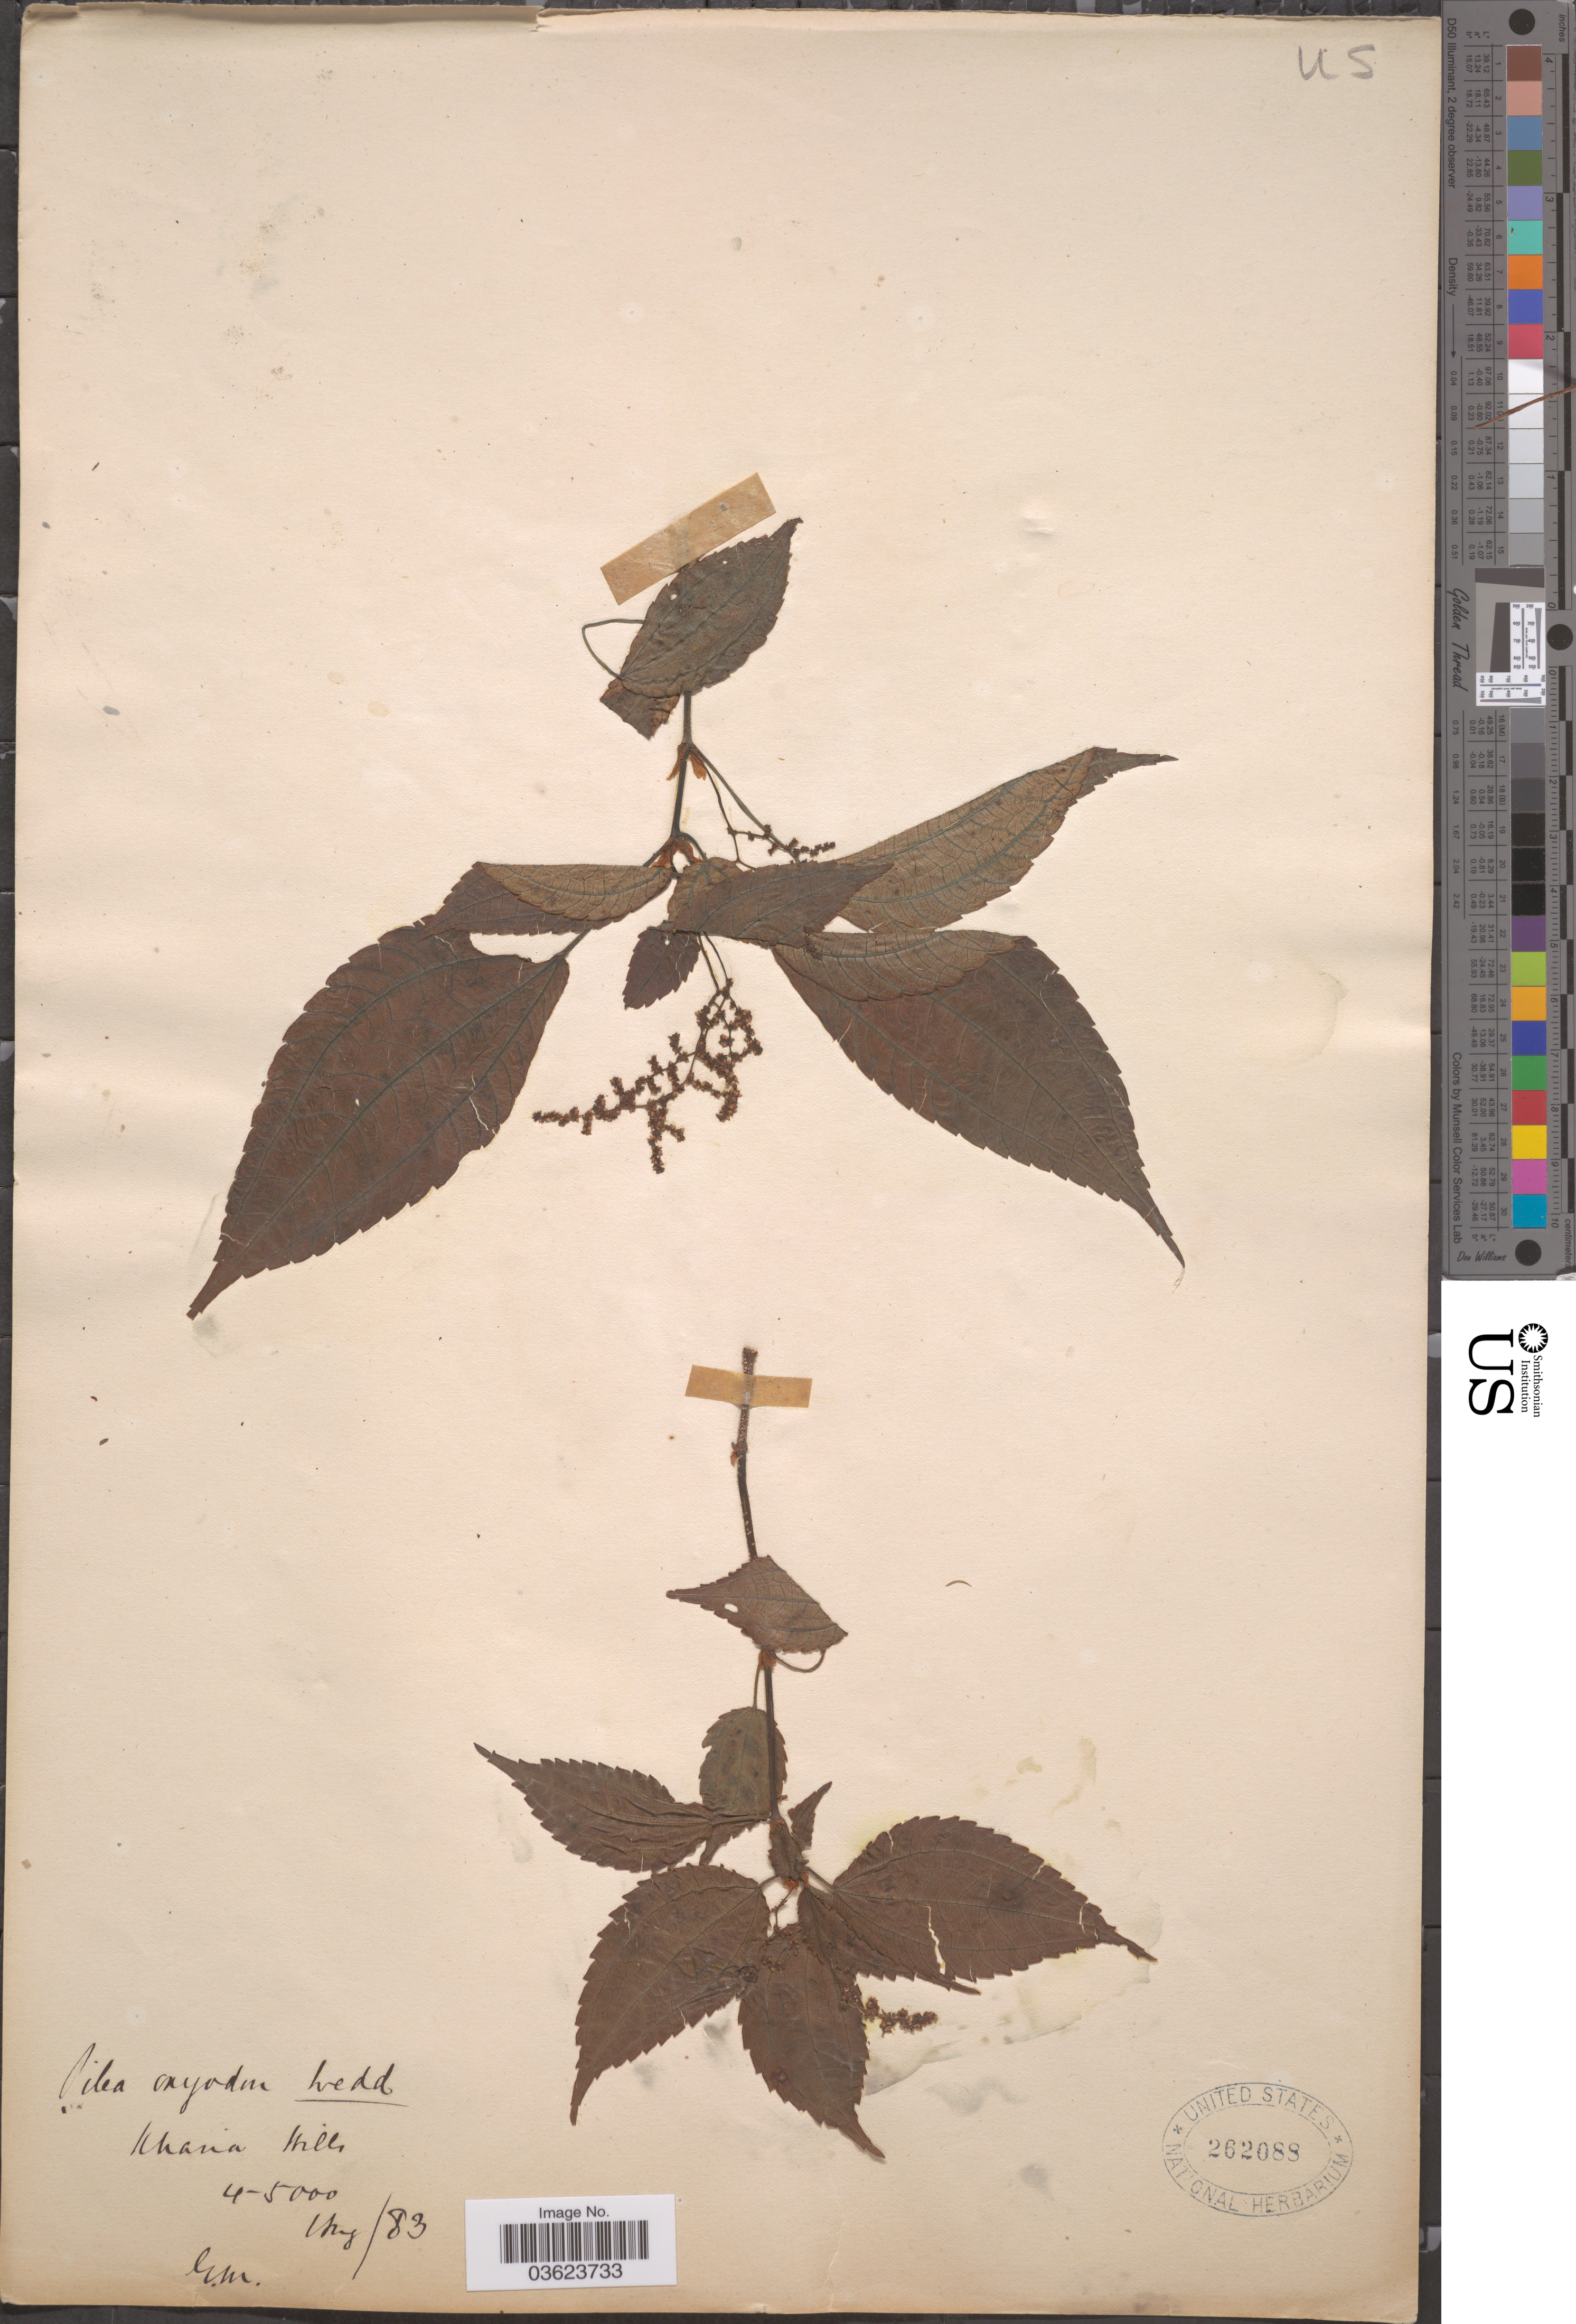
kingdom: Plantae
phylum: Tracheophyta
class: Magnoliopsida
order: Rosales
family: Urticaceae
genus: Pilea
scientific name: Pilea oxyodon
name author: Wedd.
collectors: G. M.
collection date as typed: Transcribed d/m/y: /5/83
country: India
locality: Khasia Hills.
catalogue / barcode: US 262088